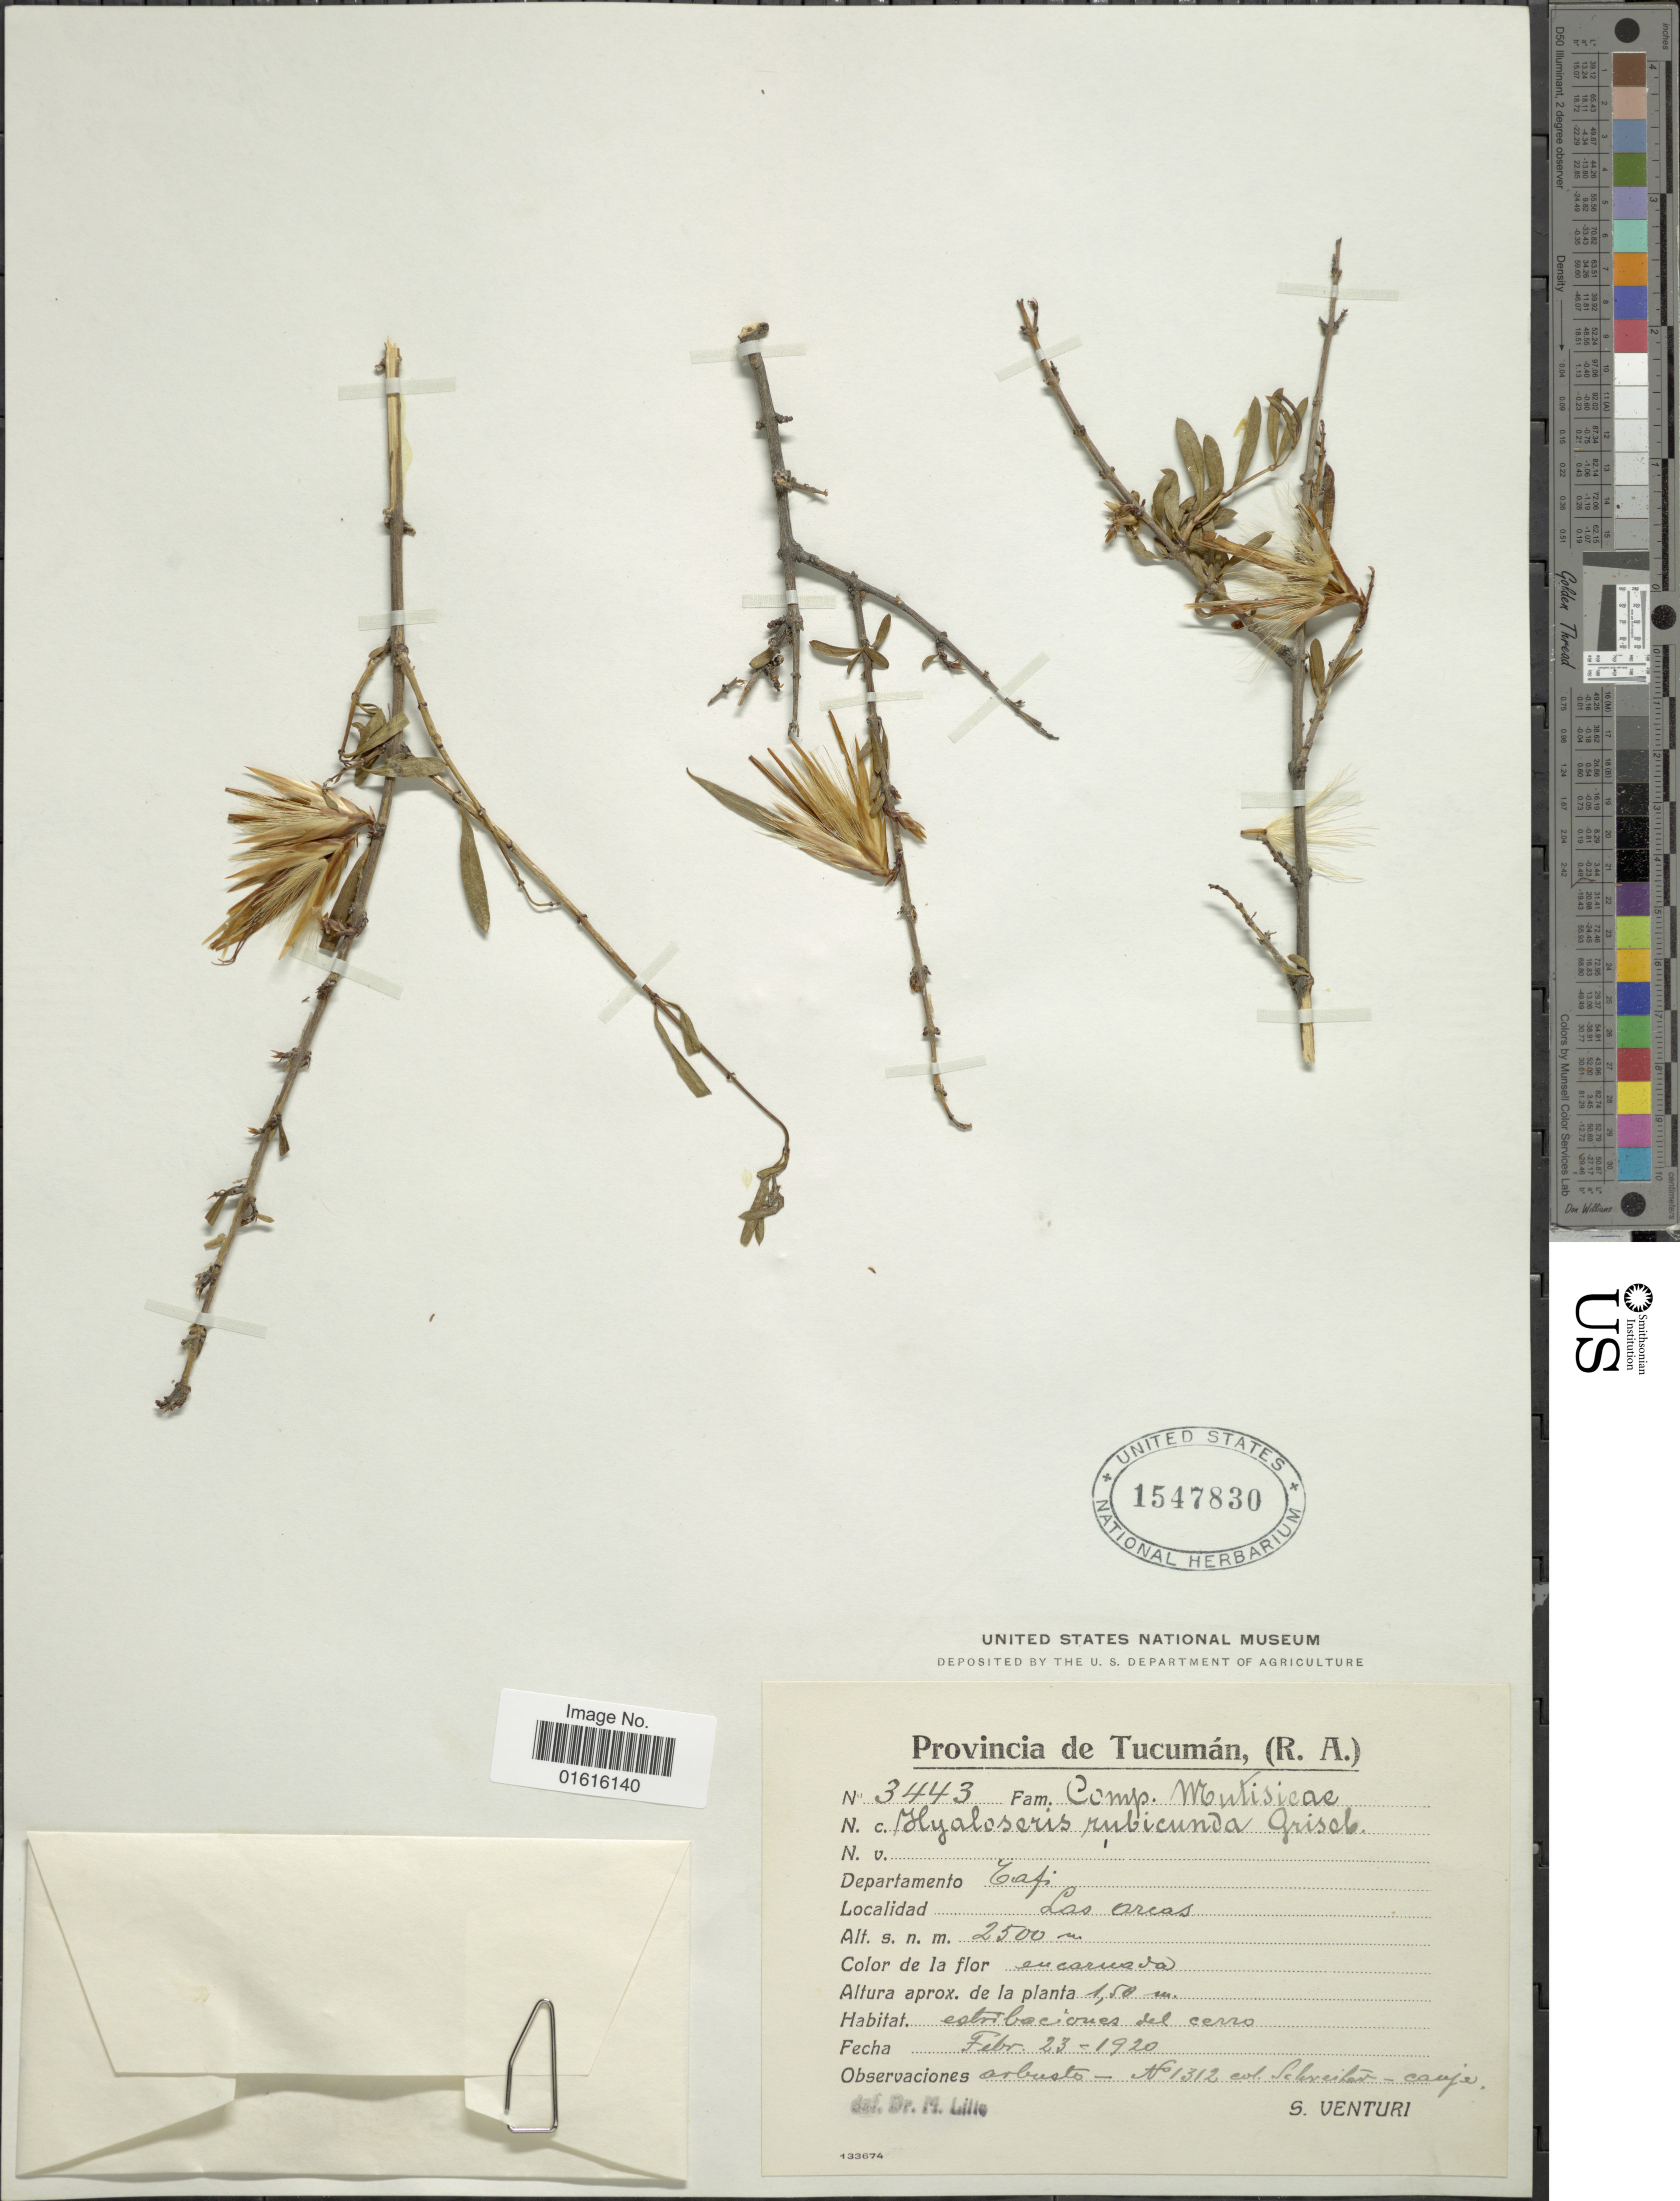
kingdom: Plantae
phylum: Tracheophyta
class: Magnoliopsida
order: Asterales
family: Asteraceae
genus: Hyaloseris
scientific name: Hyaloseris rubicunda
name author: Griseb.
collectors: S. Venturi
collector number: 3443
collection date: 1920-02-23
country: Argentina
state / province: Tucuman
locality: Deparamento Tafi, Las Orcas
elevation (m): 2500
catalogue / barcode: US 1547830